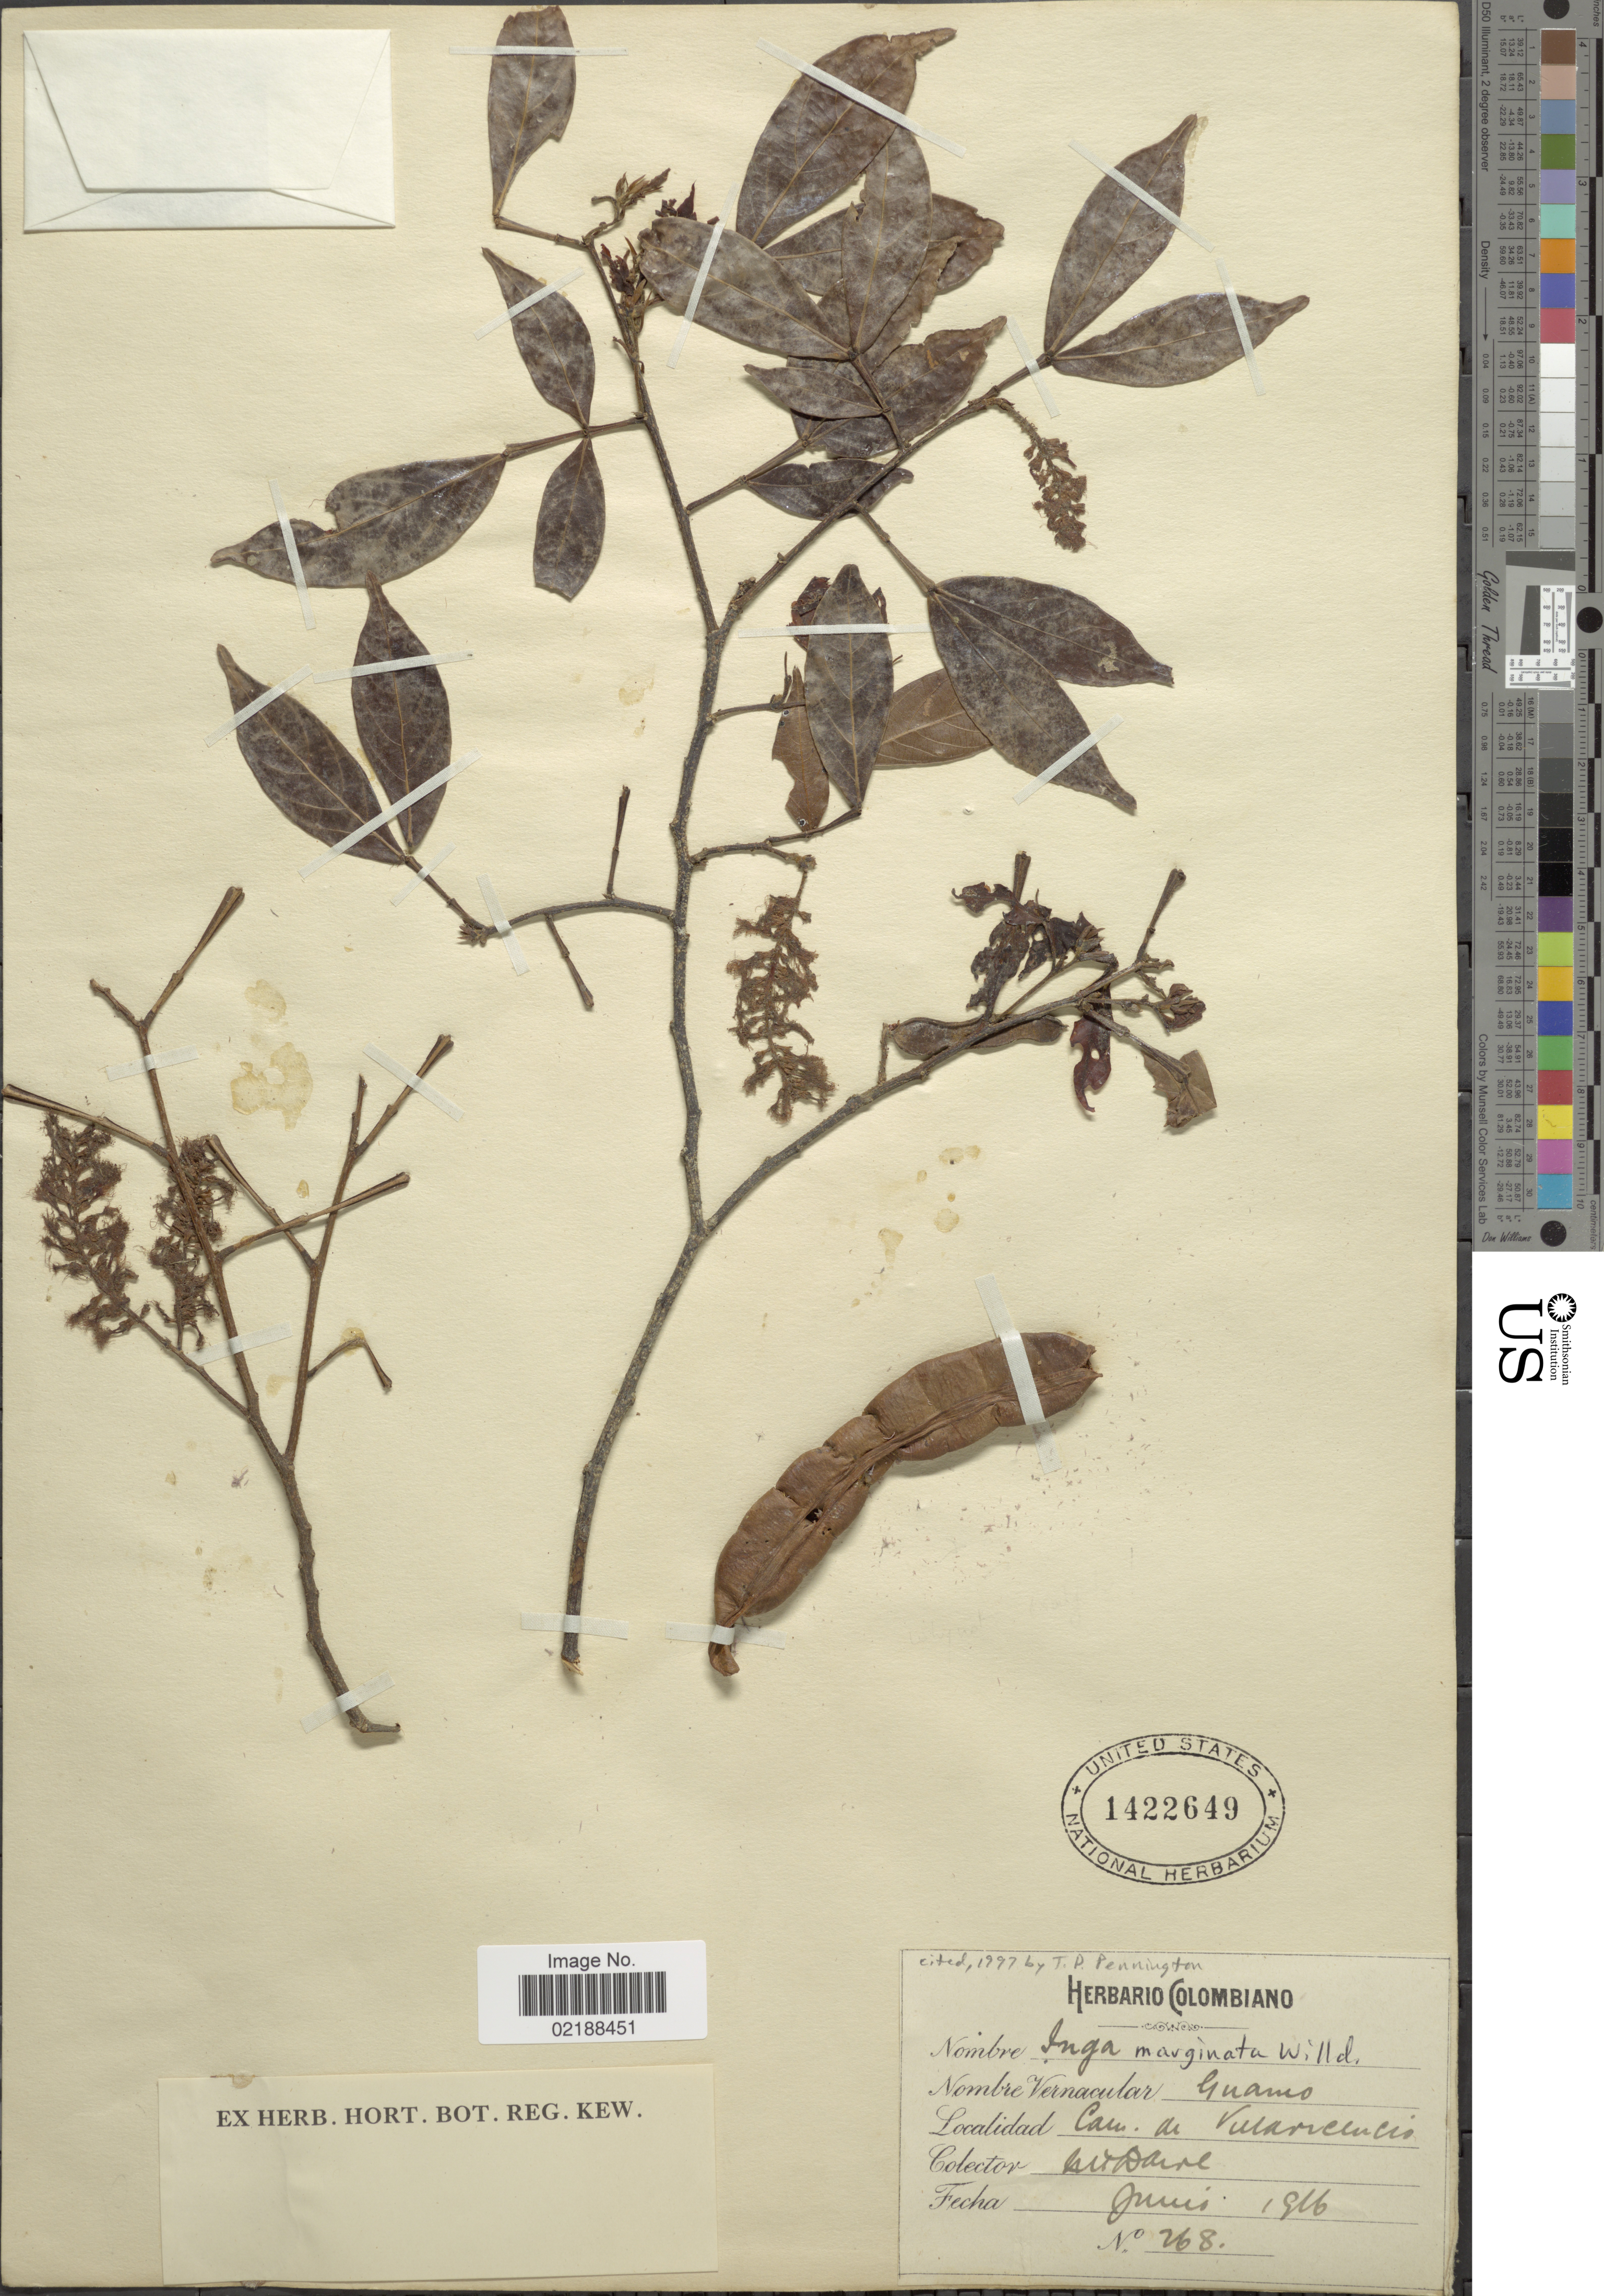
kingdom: Plantae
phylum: Tracheophyta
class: Magnoliopsida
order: Fabales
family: Fabaceae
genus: Inga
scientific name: Inga marginata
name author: Willd.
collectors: M. T. Dawe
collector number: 268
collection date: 1916-06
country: Colombia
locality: Cam. de Villavicencio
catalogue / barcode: US 1422649